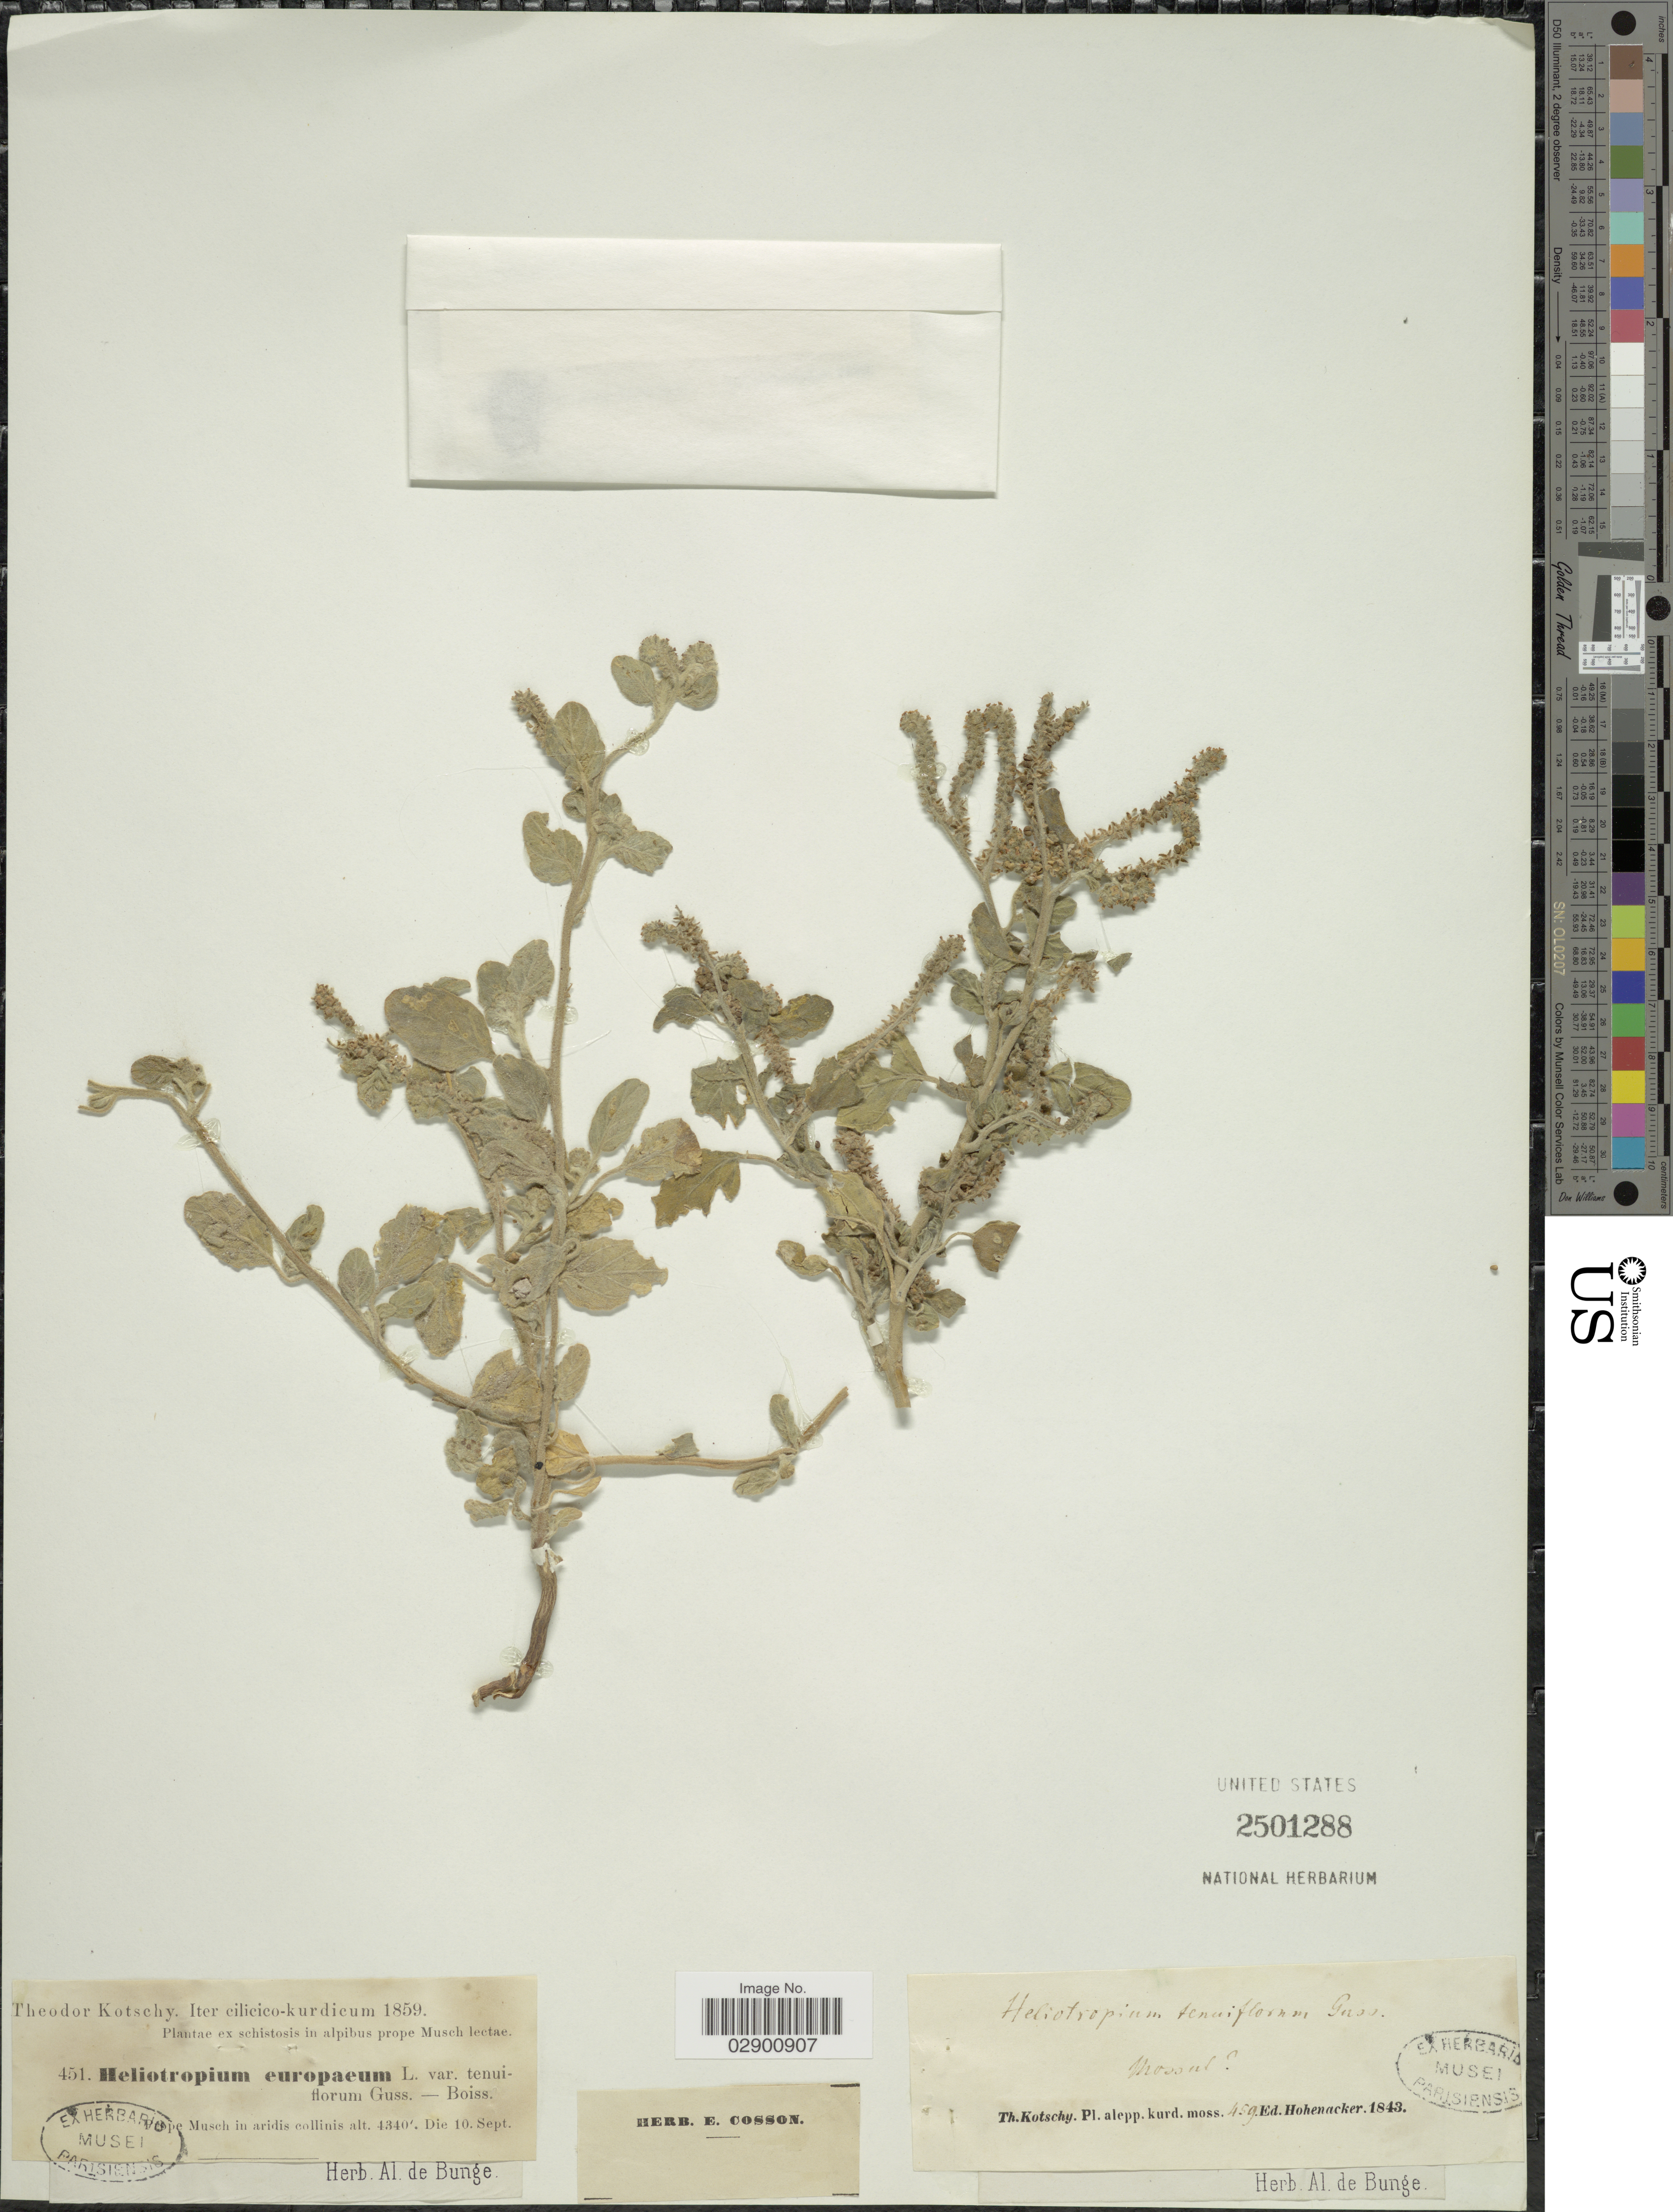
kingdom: Plantae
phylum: Tracheophyta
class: Magnoliopsida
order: Boraginales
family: Heliotropiaceae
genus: Heliotropium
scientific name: Heliotropium europaeum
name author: L.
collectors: K. G. Kotschy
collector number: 451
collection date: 1859-09-10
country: Turkey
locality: Iter cilicico-kurdicum. [illegible text] Musch in aridis collinis.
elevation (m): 1323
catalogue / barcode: US 2501288